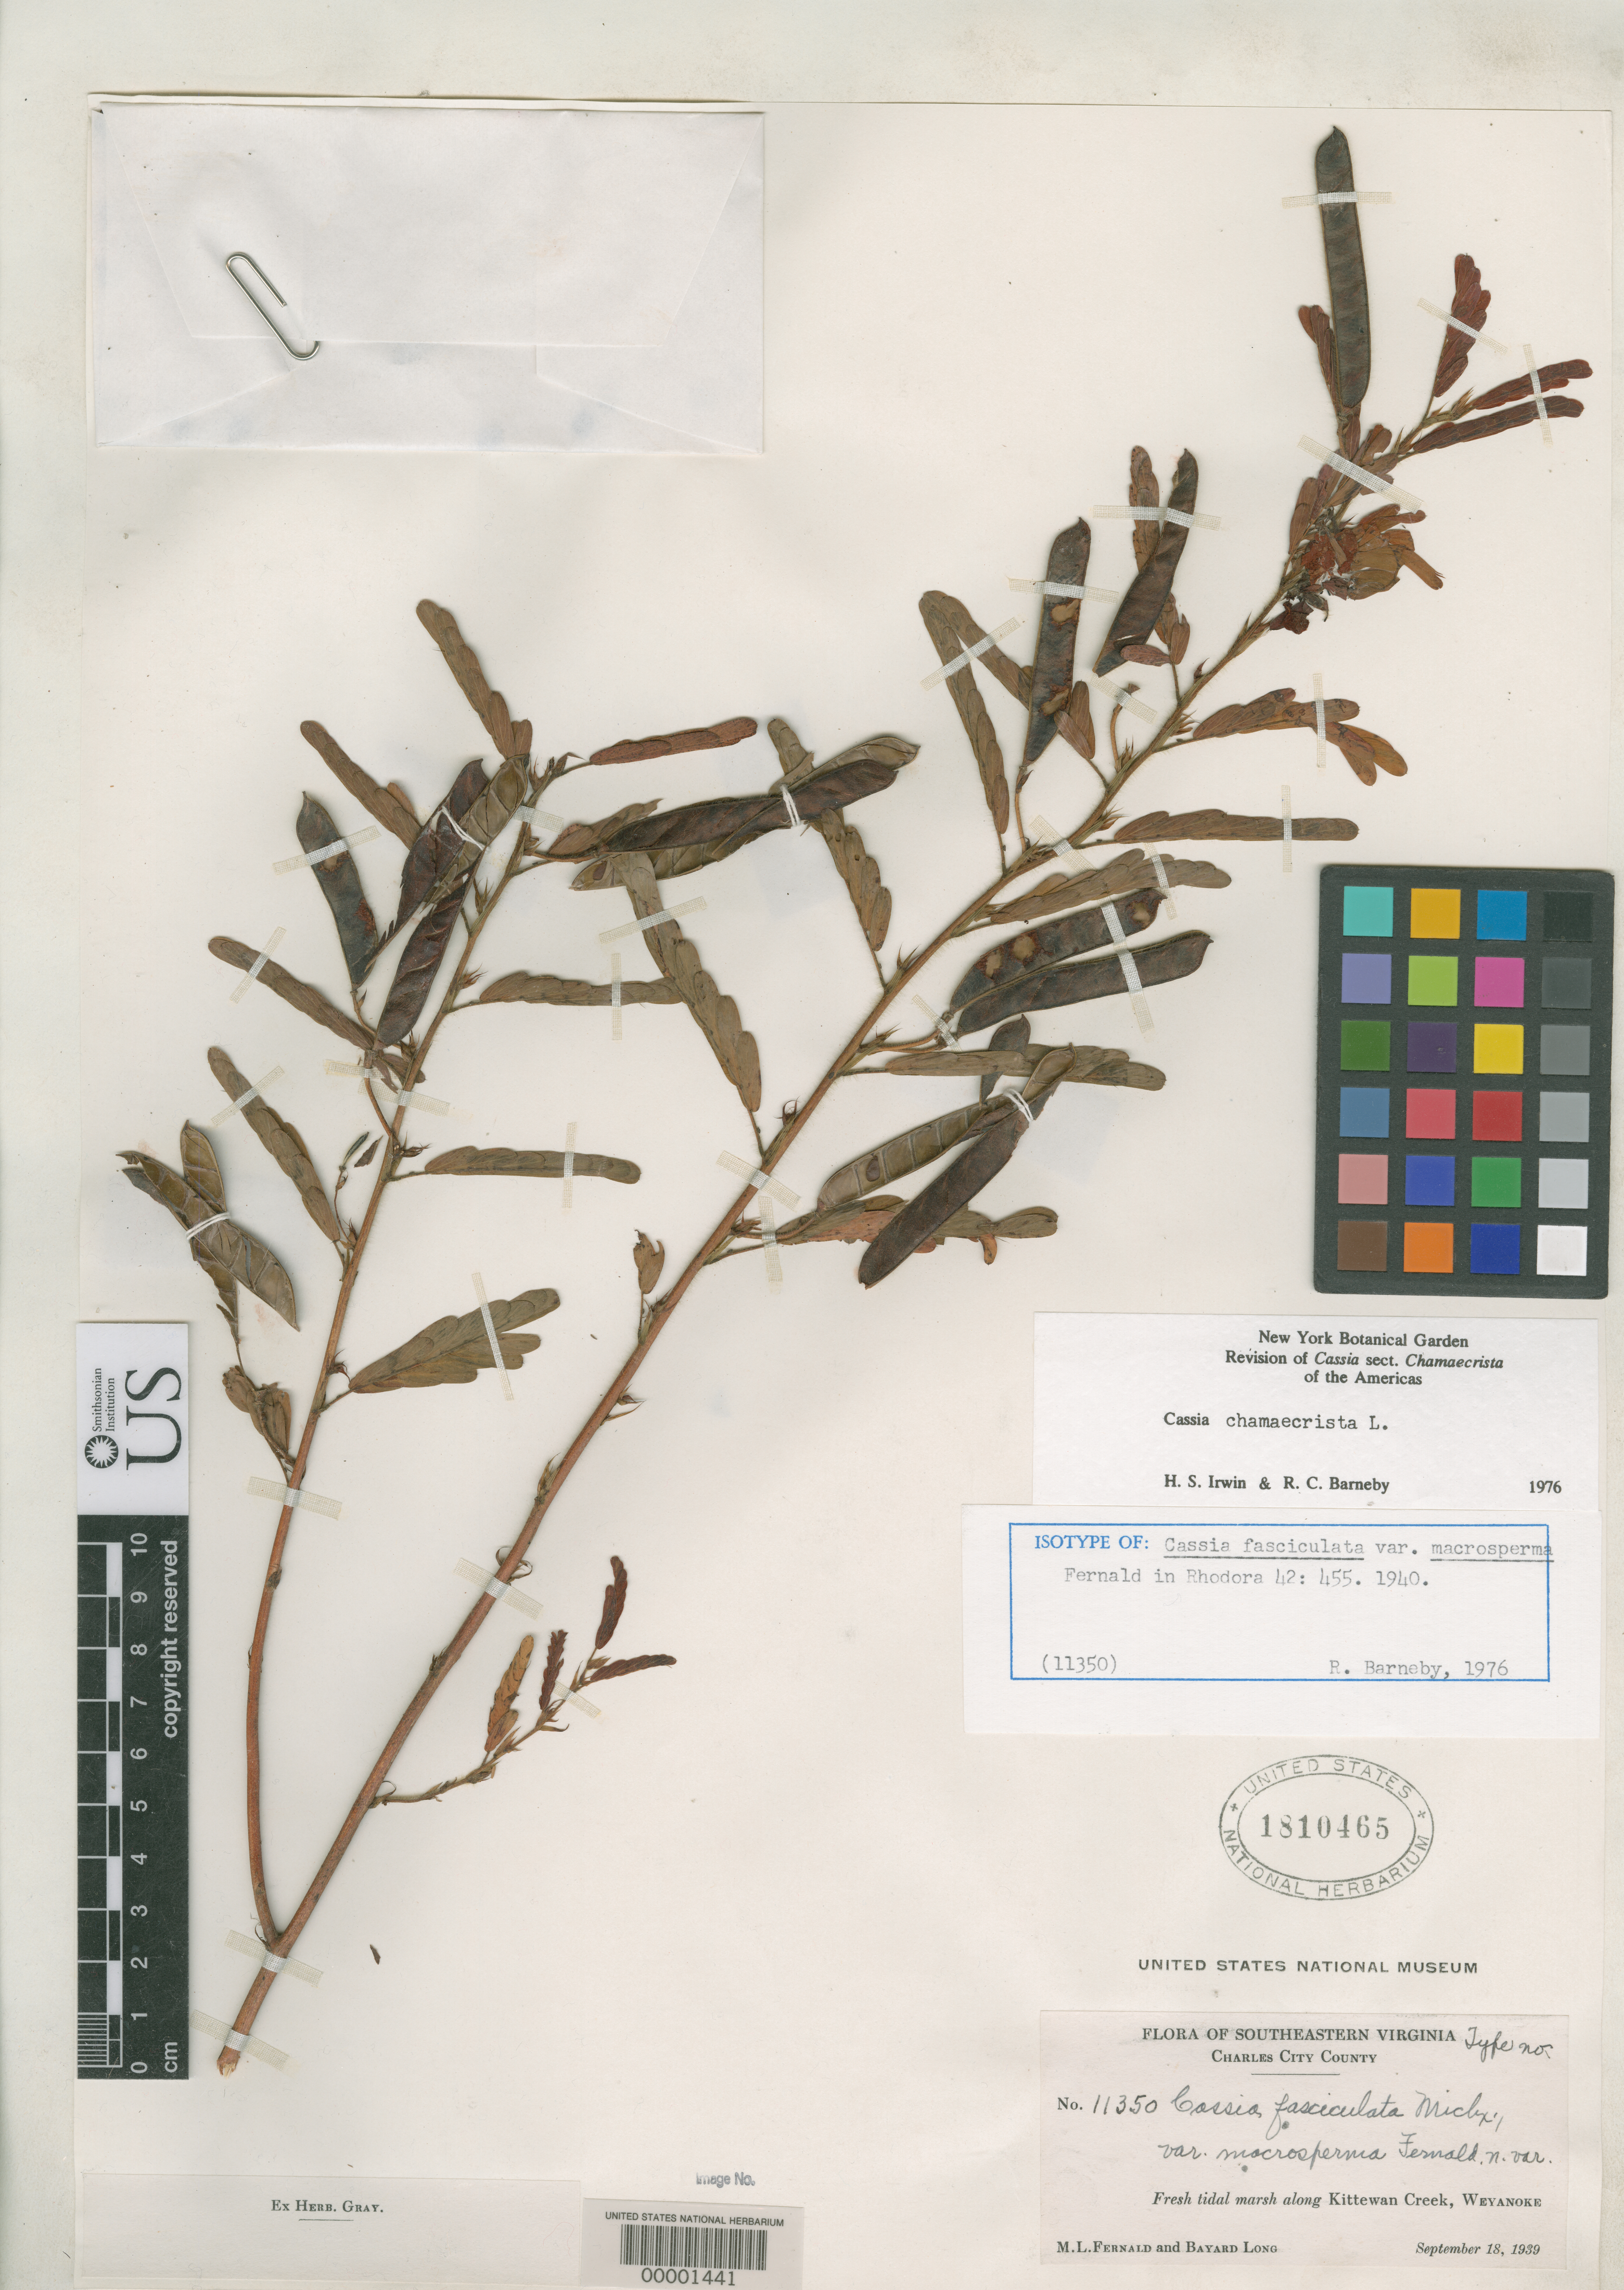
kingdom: Plantae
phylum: Tracheophyta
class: Magnoliopsida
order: Fabales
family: Fabaceae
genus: Cassia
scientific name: Cassia fasciculata var. macrosperma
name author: Fernald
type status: Isotype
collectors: M. L. Fernald & B. H. Long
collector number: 11350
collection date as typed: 27 Jul 1939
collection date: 1939-07-27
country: United States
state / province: Virginia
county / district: Charles City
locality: Along Kittewan Creek, Weyanokle.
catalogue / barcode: US 1810465